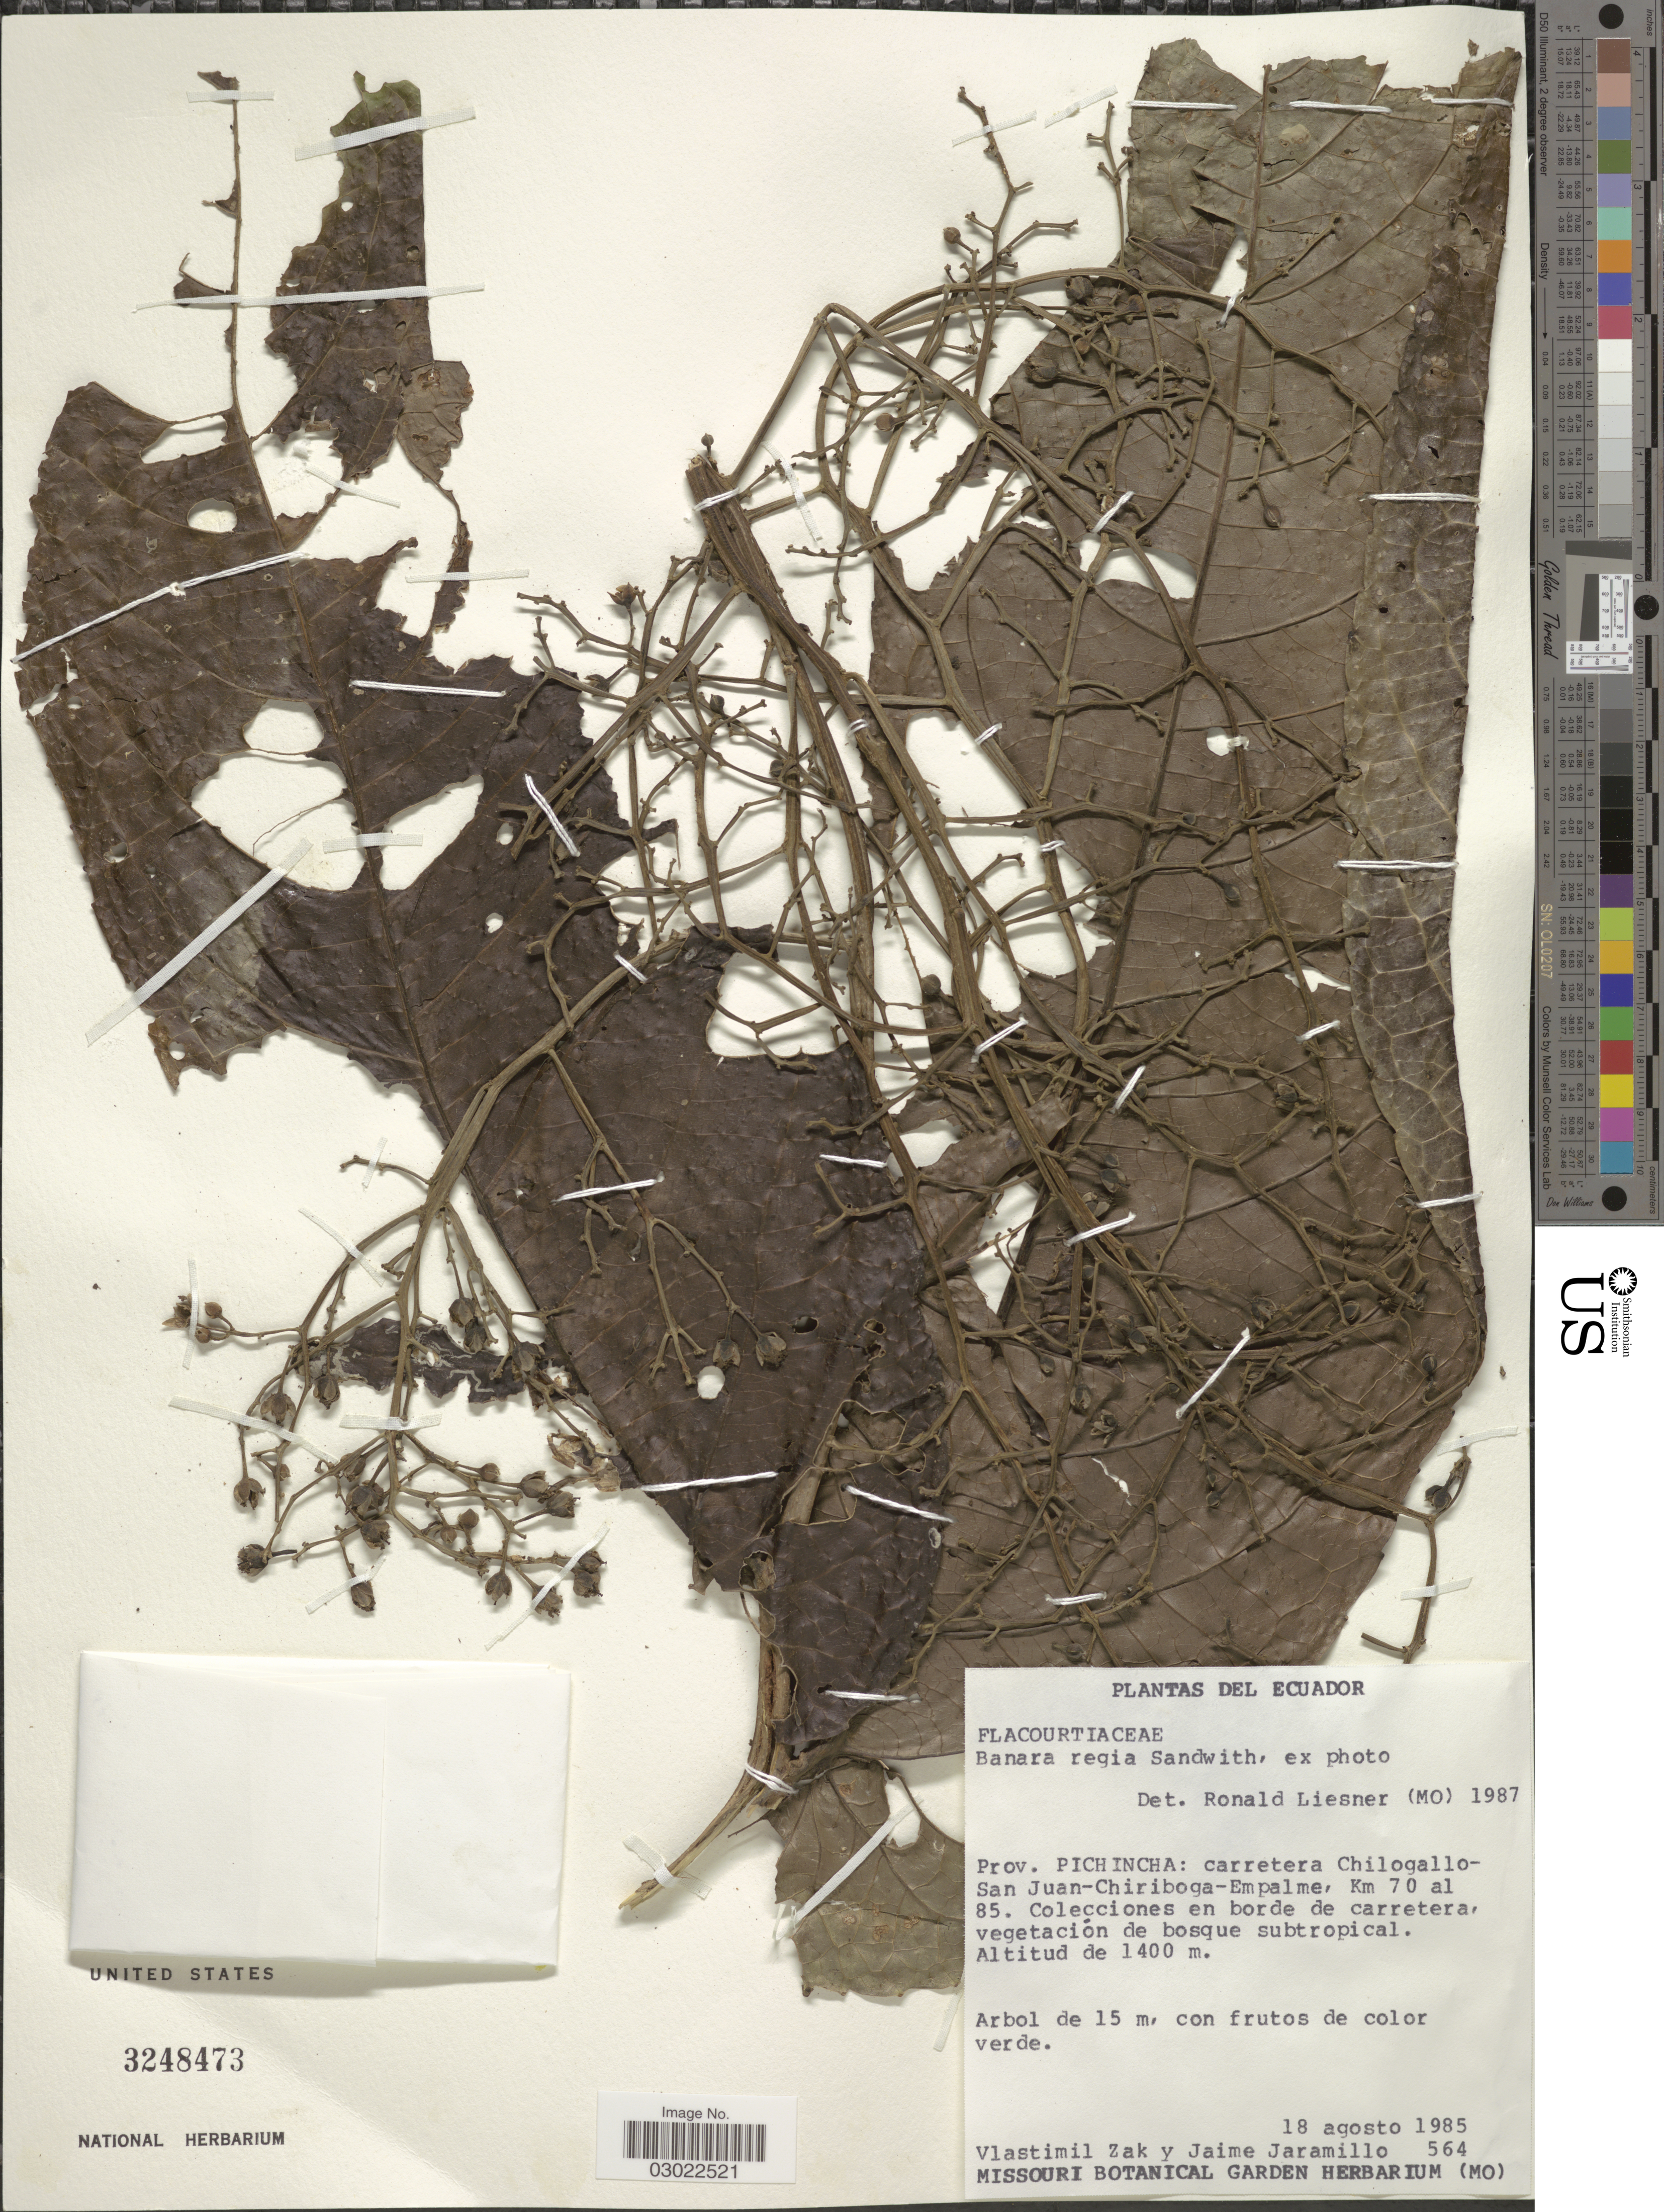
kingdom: Plantae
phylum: Tracheophyta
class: Magnoliopsida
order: Malpighiales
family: Salicaceae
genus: Banara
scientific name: Banara regia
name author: Sandwith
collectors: V. Zak & J. Jaramillo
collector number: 564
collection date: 1985-08-18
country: Ecuador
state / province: Pichincha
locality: Carretera Chilogallo-San Juan-Chiriboga-Empalme, Km 70 al 85.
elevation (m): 1400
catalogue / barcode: US 3248473